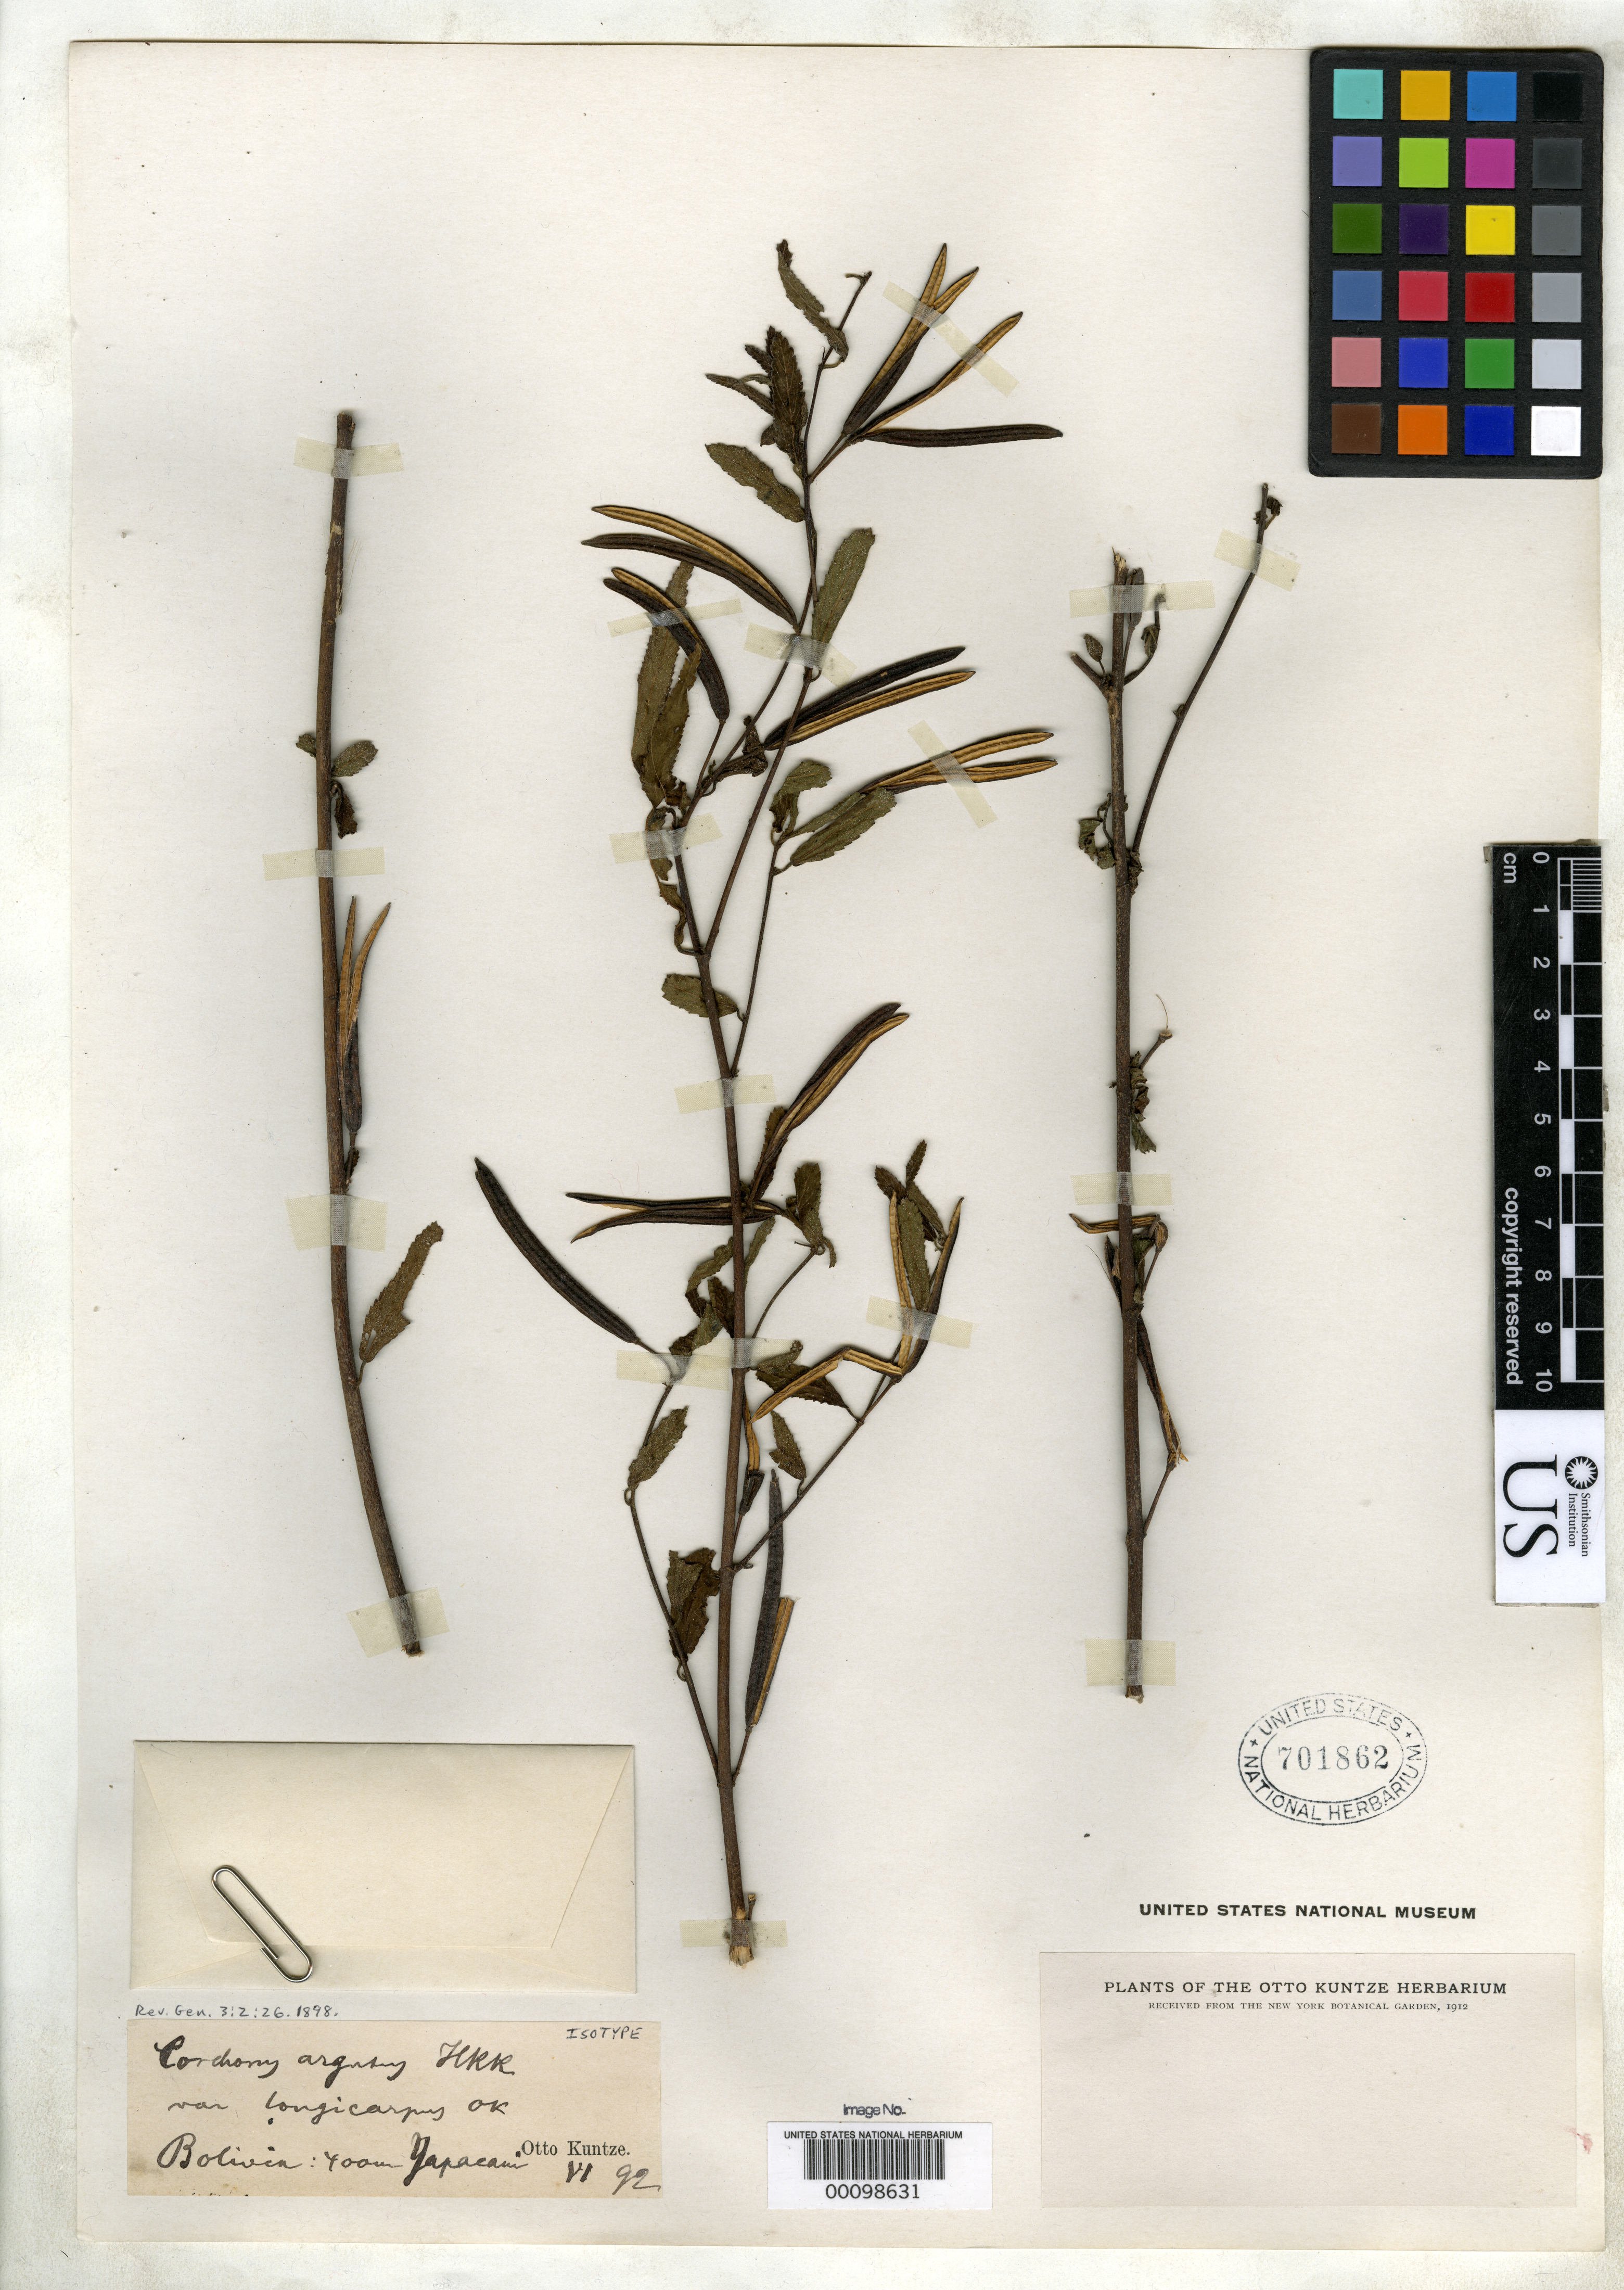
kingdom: Plantae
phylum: Tracheophyta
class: Magnoliopsida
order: Malvales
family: Malvaceae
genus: Corchorus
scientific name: Corchorus argutus var. longicarpus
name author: Kuntze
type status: Isotype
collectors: C.E.O. Kuntze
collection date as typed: Jun 1892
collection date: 1892-06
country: Bolivia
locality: Rio Yapaconi.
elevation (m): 400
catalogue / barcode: US 701862